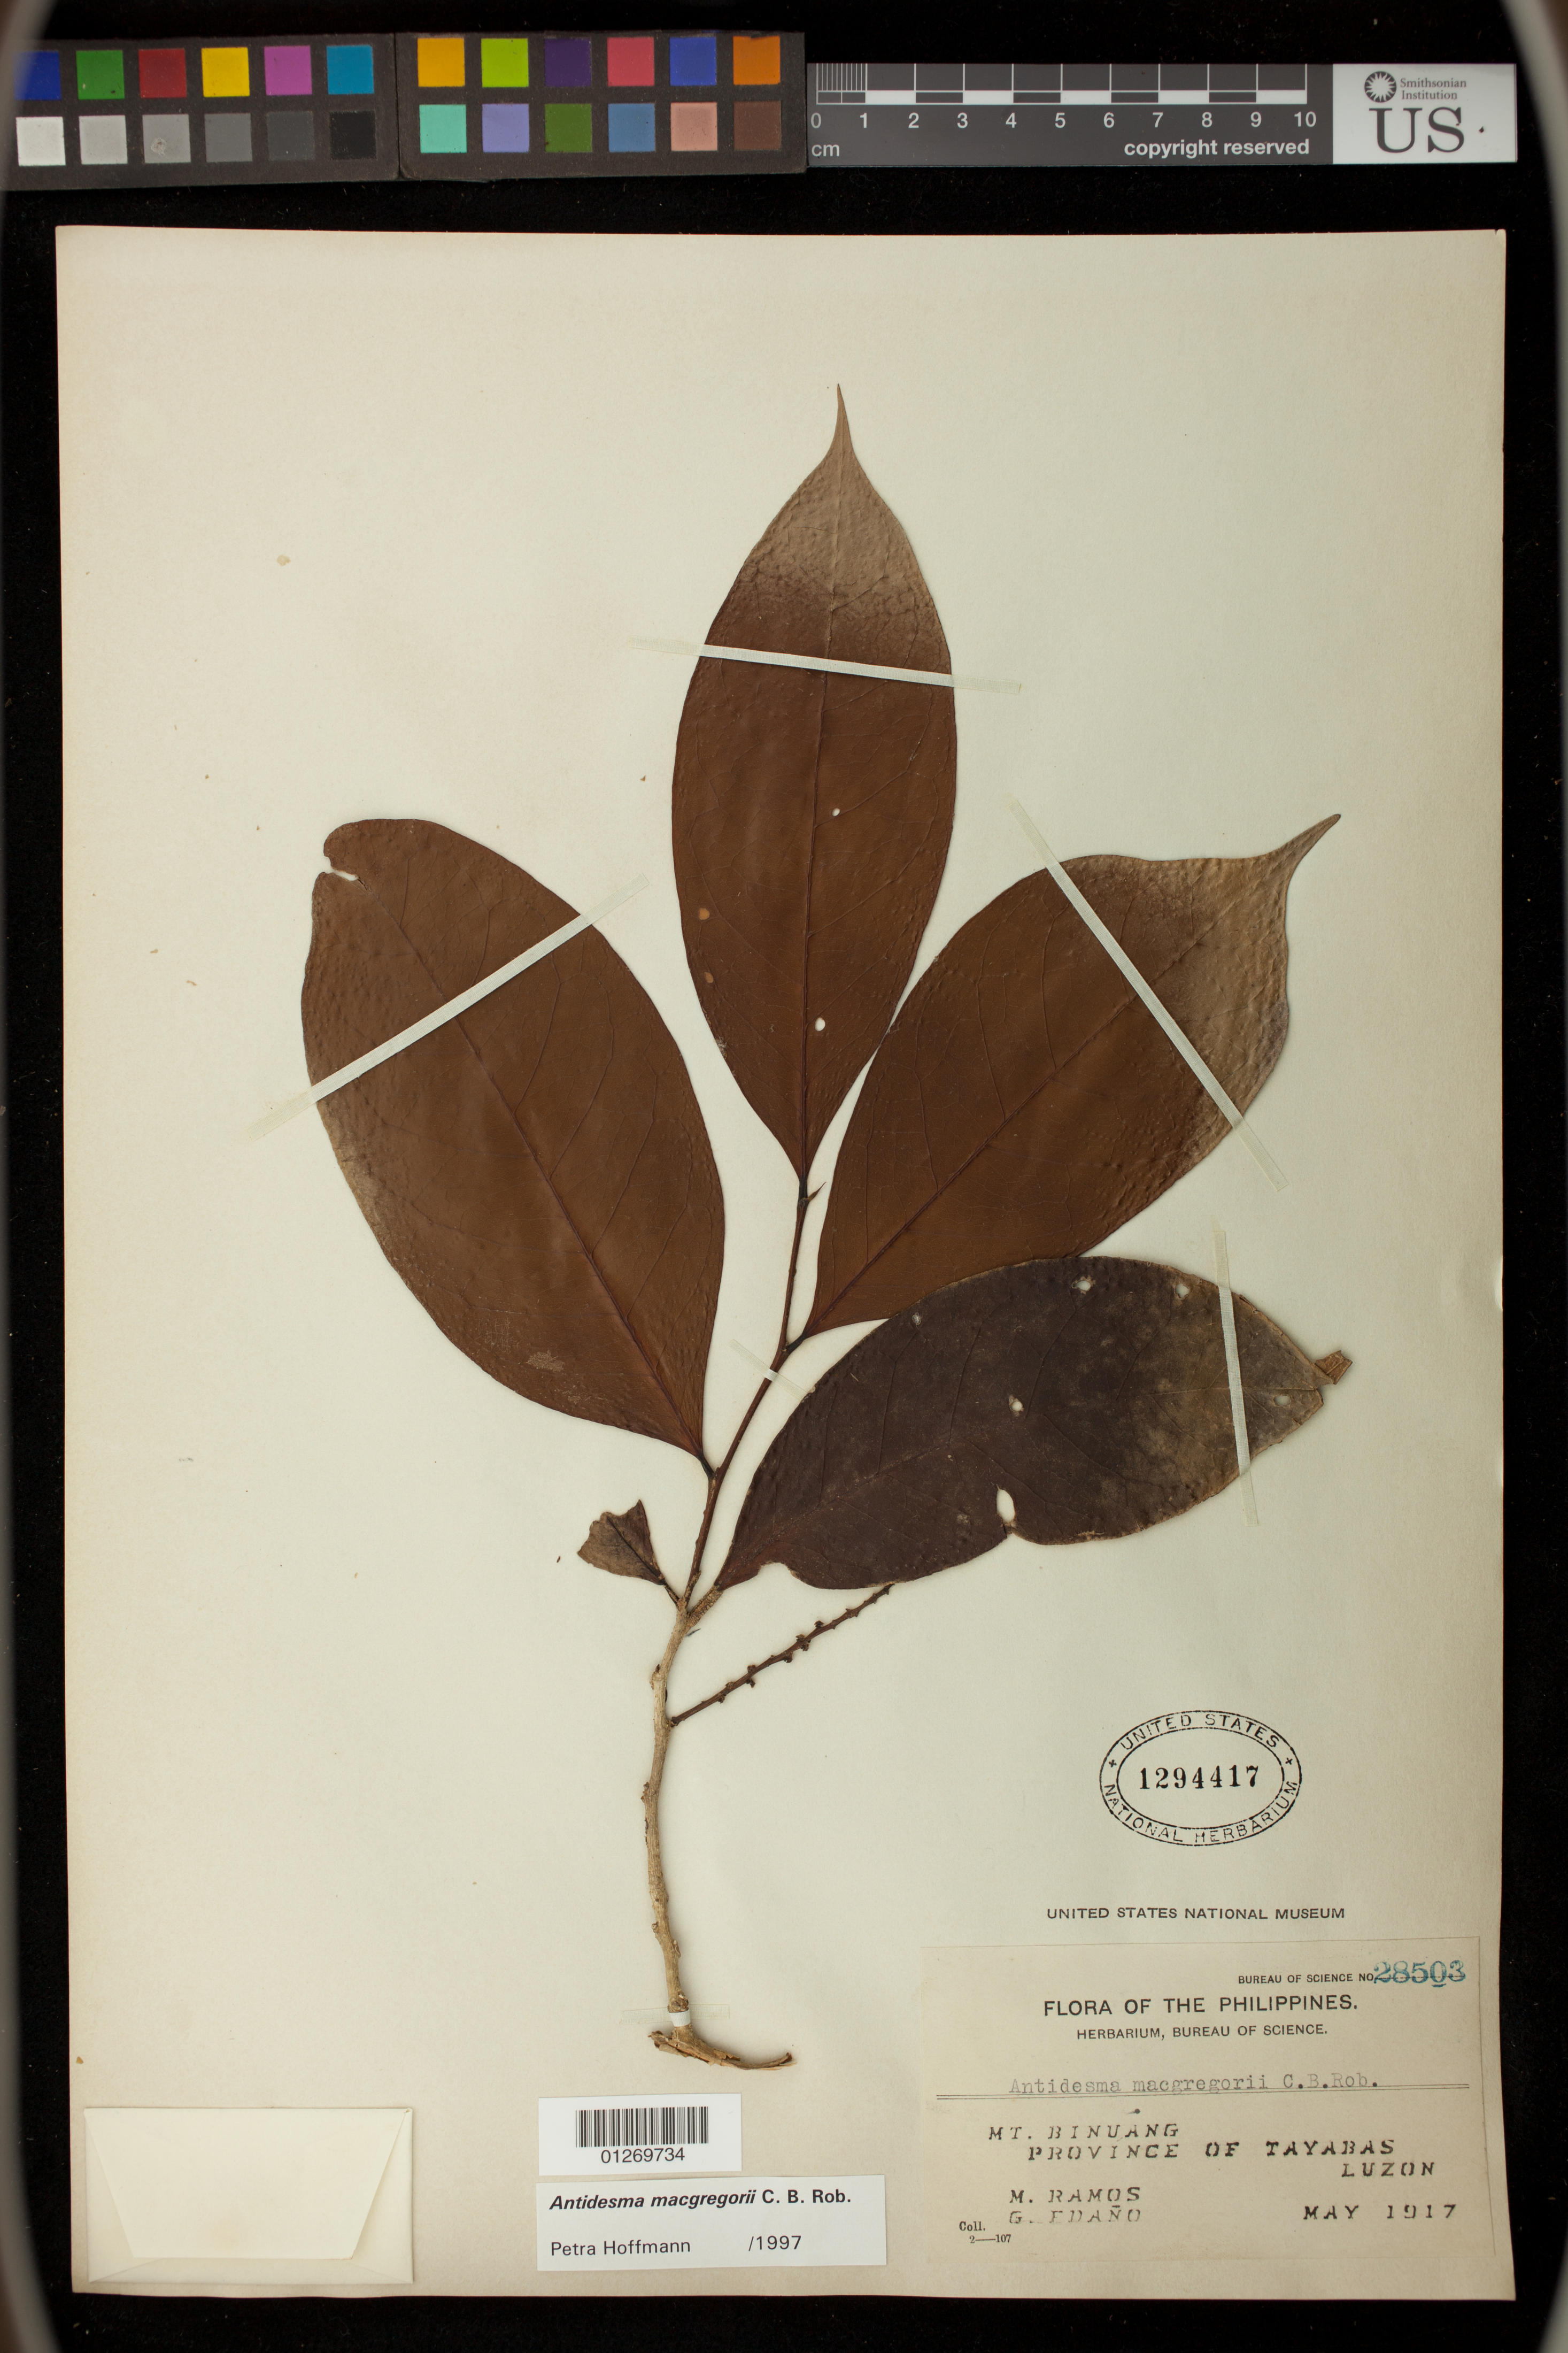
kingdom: Plantae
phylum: Tracheophyta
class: Magnoliopsida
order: Malpighiales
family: Phyllanthaceae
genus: Antidesma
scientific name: Antidesma macgregorii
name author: C.B. Rob.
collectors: F. Ramos M. & G. Edaño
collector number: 28503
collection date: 1917-05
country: Philippines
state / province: Calabarzon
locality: Mt. Binuang Province of Tayabas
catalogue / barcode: US 1294417